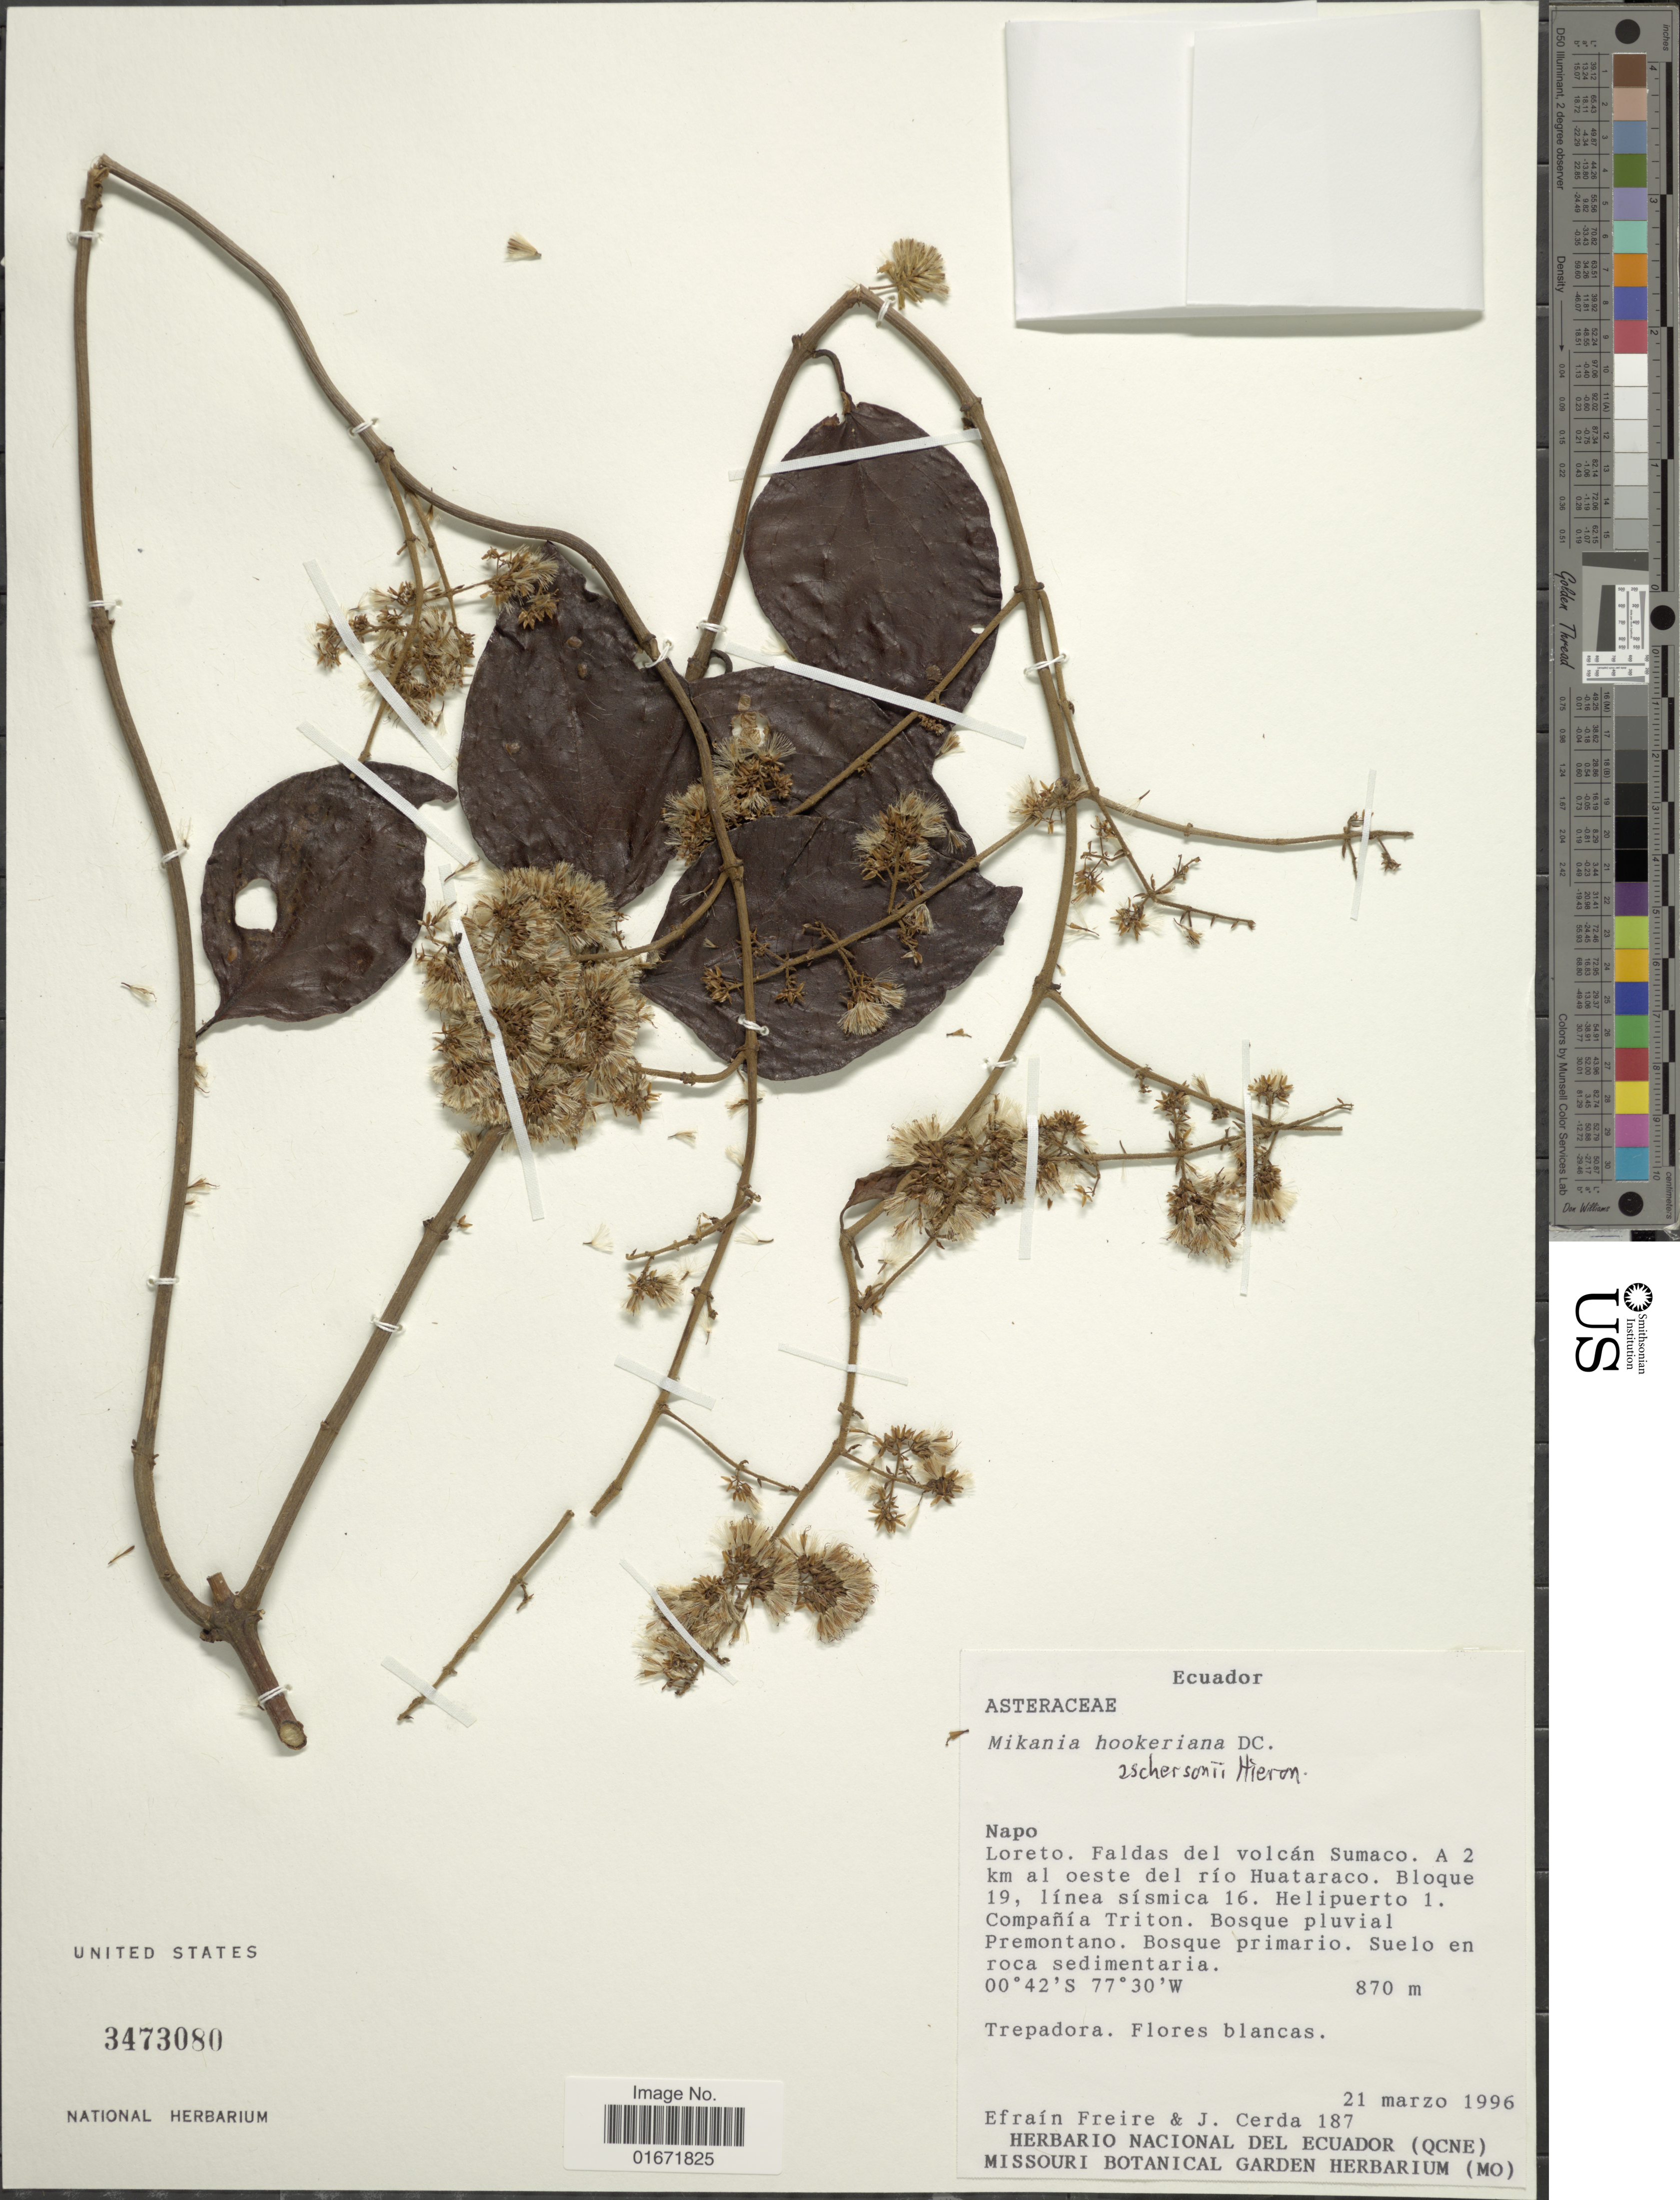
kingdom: Plantae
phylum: Tracheophyta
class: Magnoliopsida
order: Asterales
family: Asteraceae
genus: Mikania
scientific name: Mikania hookeriana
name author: DC.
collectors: E. Freire & J. Cerda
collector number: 187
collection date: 1996-03-21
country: Ecuador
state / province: Napo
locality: Napo. Loreto. Faldas del volcán Sumaco. A 2 km al oeste del río Huataraco. Bloque 19, línea sísmica 16. Helipuerto 1. Compañía Triton. Bosque pluvial Premontano. Bosque primario. Suelo en roca sedimentaria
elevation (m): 870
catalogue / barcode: US 3473080